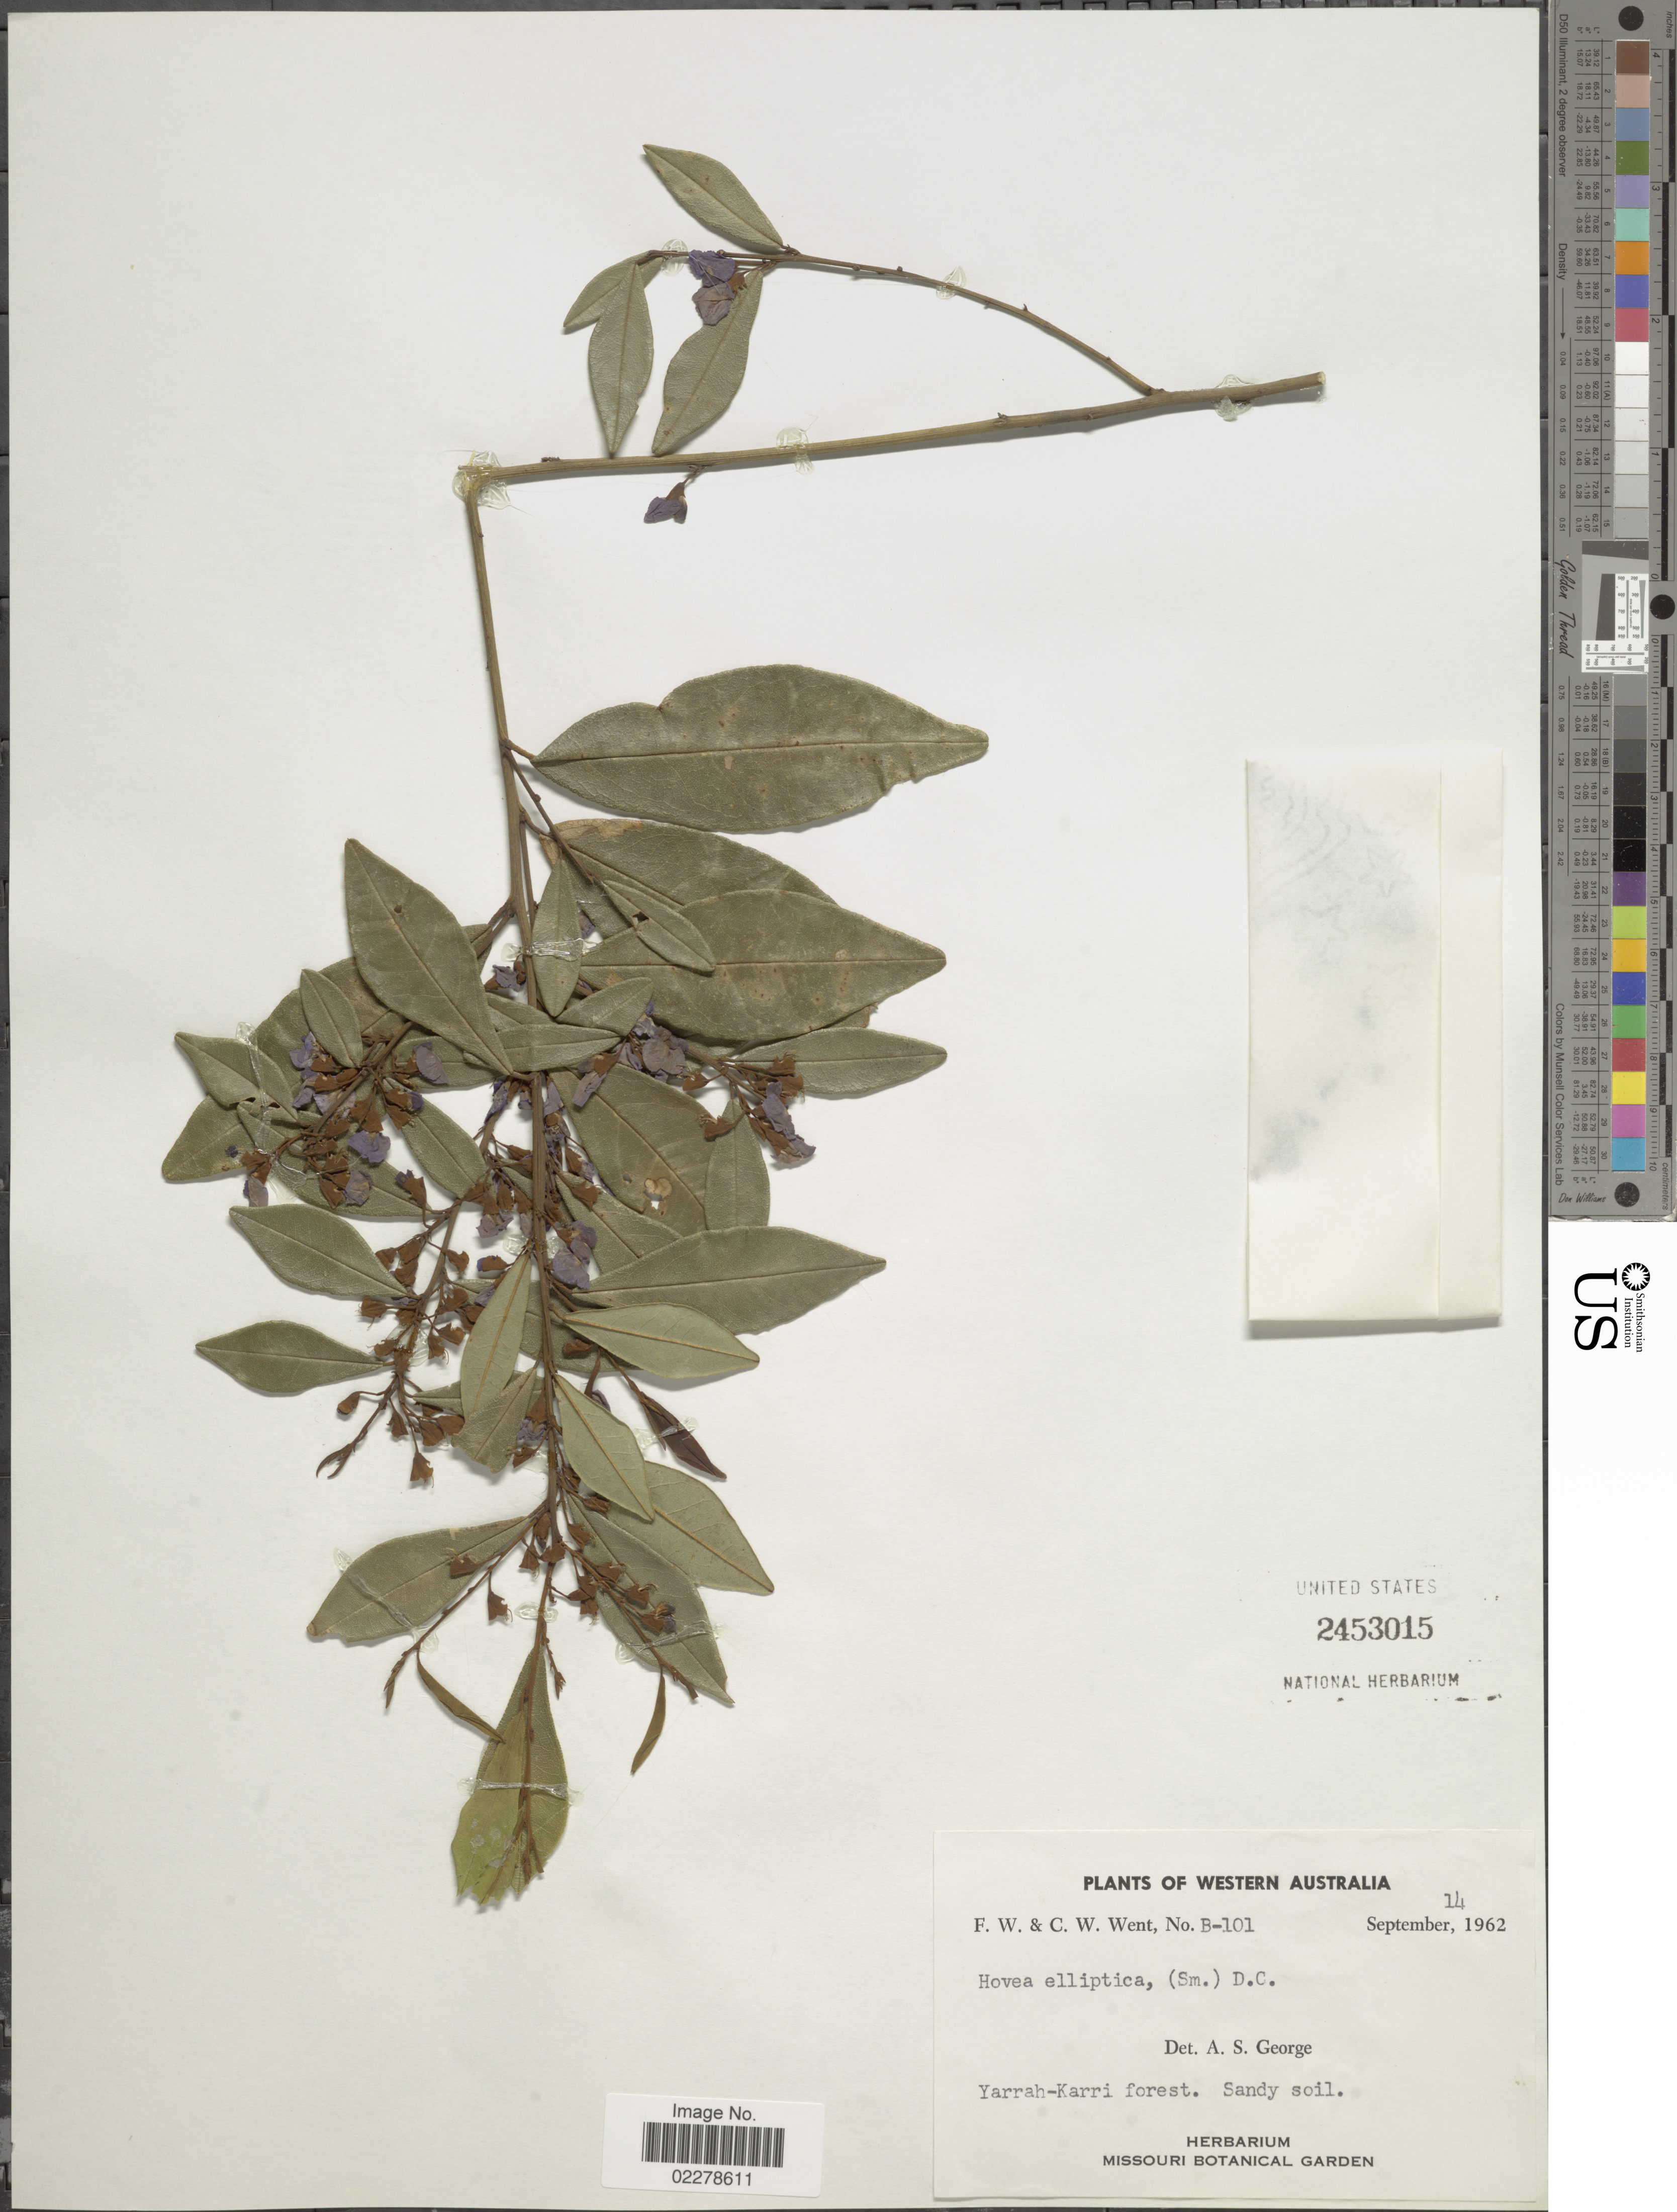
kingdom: Plantae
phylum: Tracheophyta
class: Magnoliopsida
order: Fabales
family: Fabaceae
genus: Hovea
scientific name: Hovea elliptica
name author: DC.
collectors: F. W. Went & C. W. Went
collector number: B-101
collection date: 1962-09-14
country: Australia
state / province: Western Australia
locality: Yarrah-Karri forest.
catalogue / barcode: US 2453015